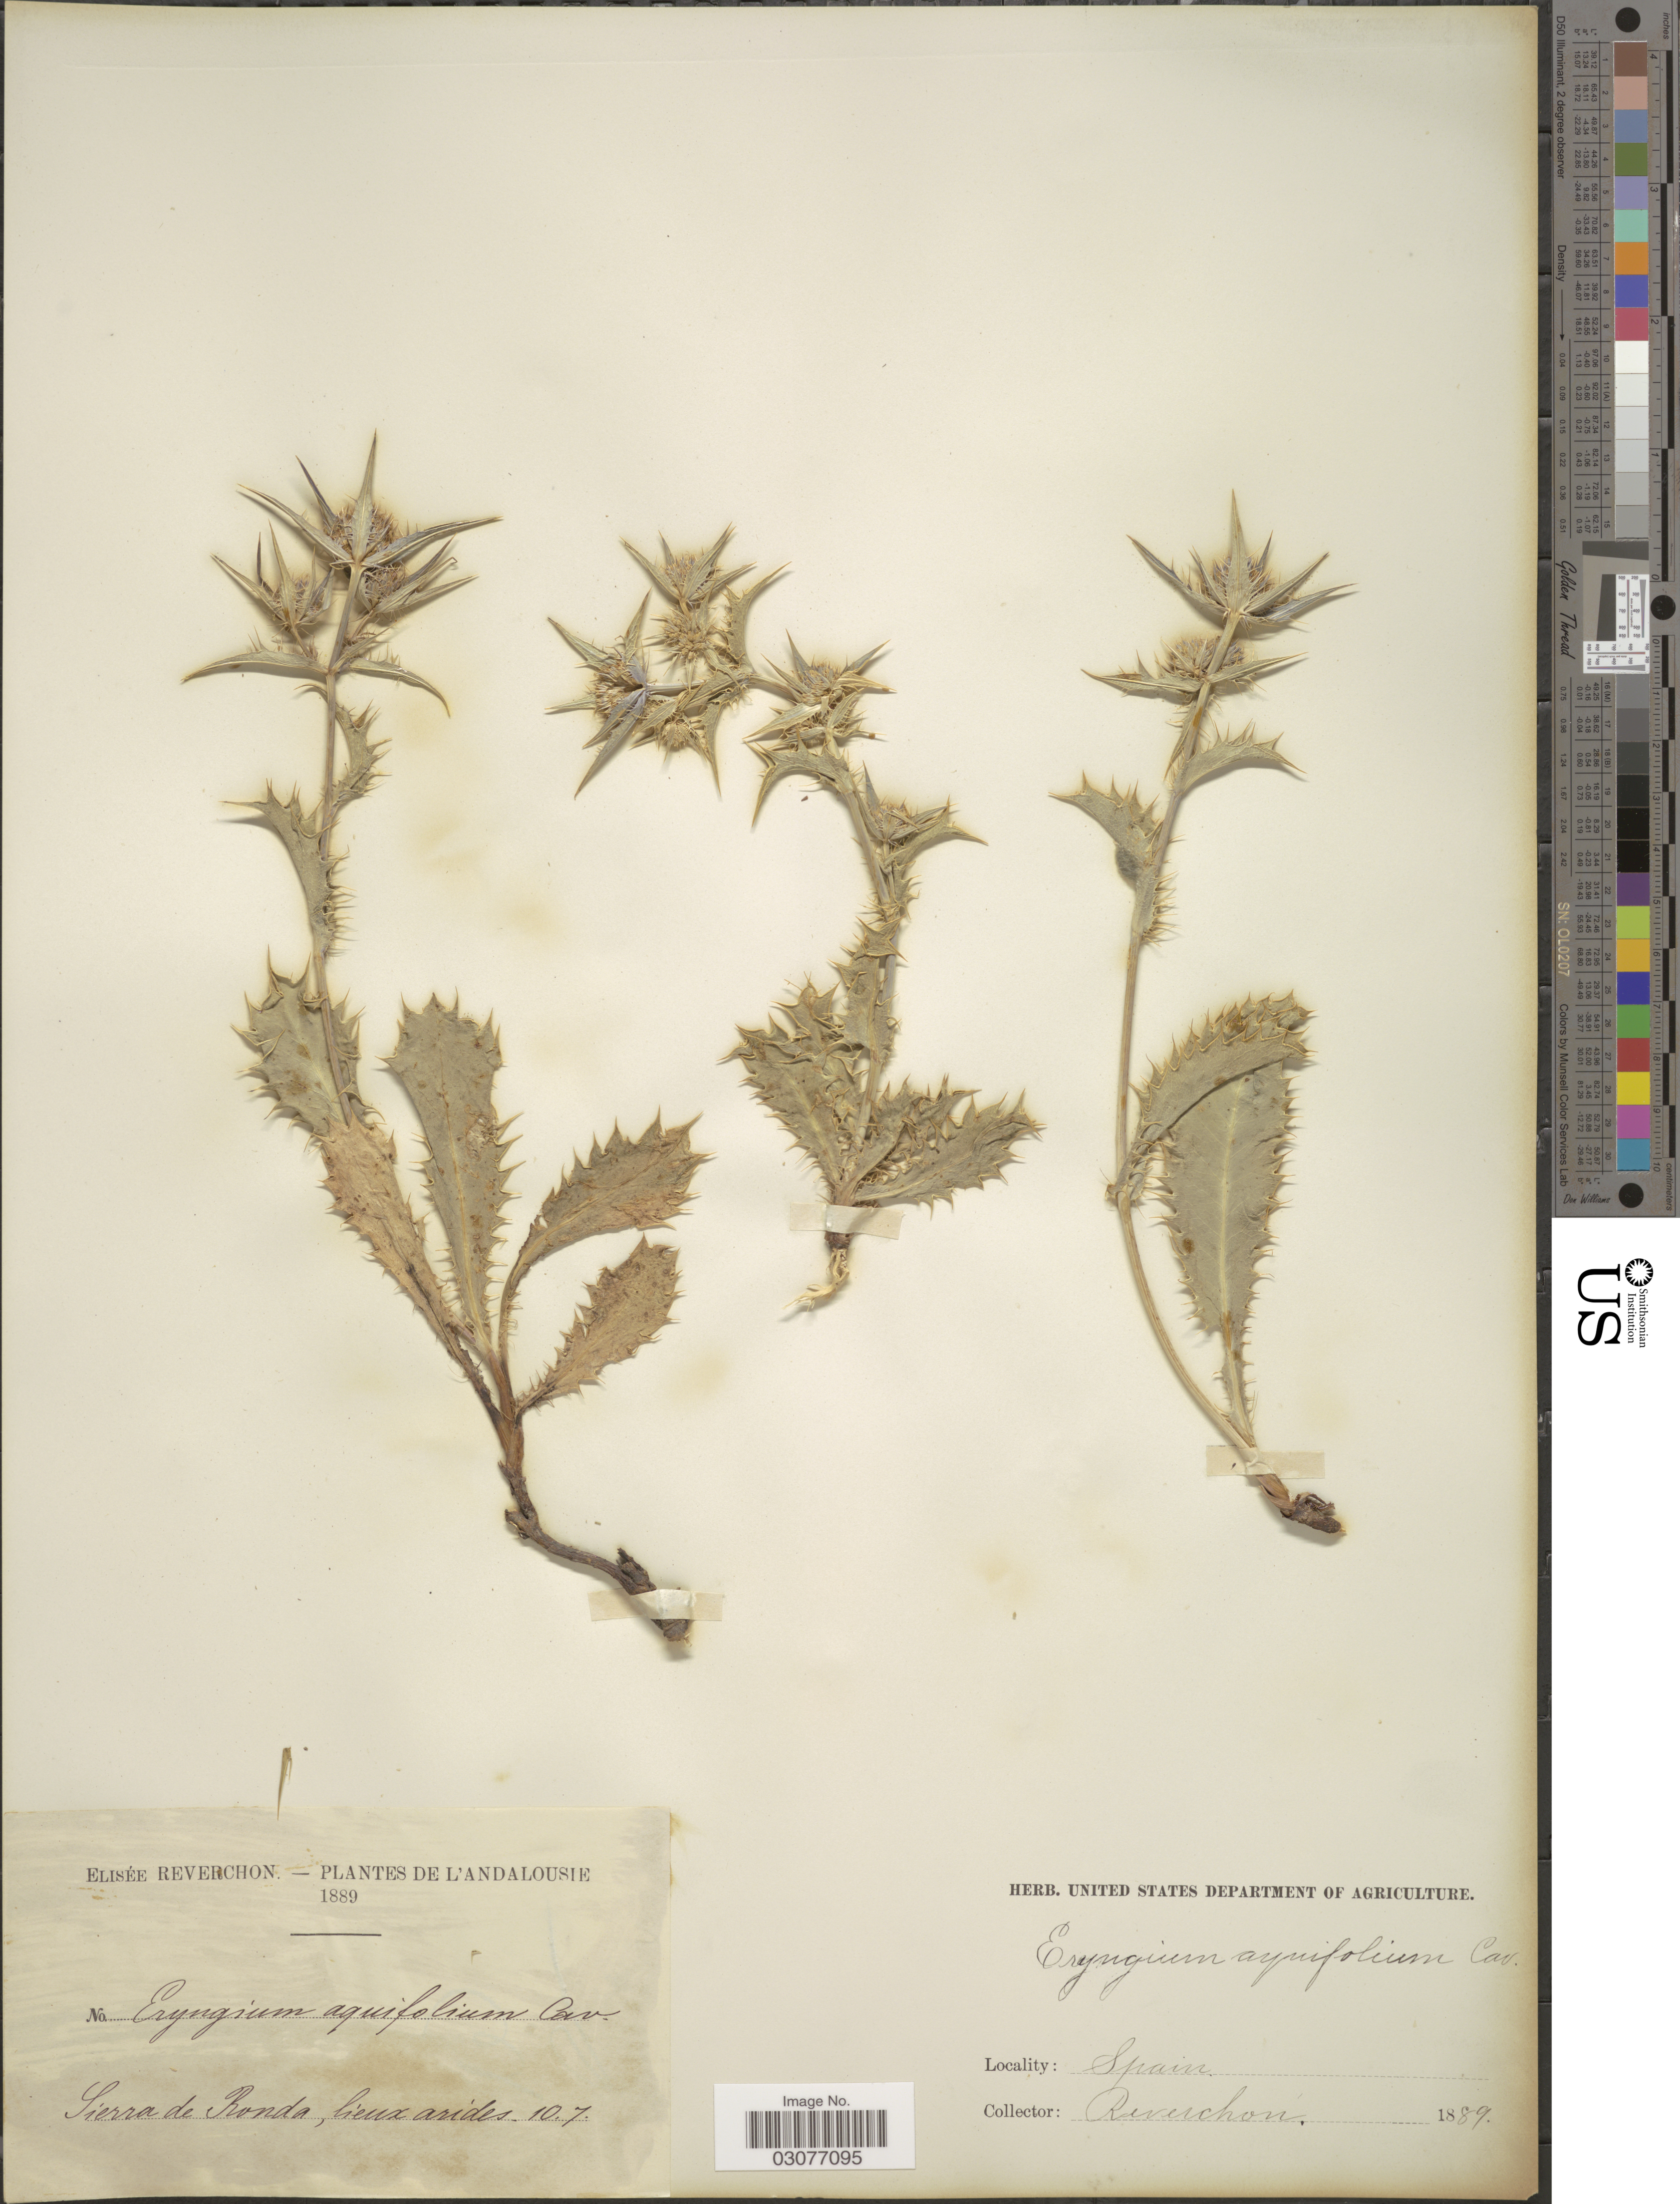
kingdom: Plantae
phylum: Tracheophyta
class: Magnoliopsida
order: Apiales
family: Apiaceae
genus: Eryngium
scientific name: Eryngium aquifolium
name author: Cav.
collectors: E. Reverchon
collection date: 1889-07-10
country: Spain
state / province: Andalucía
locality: Andalousie. Sierra de Ronda.